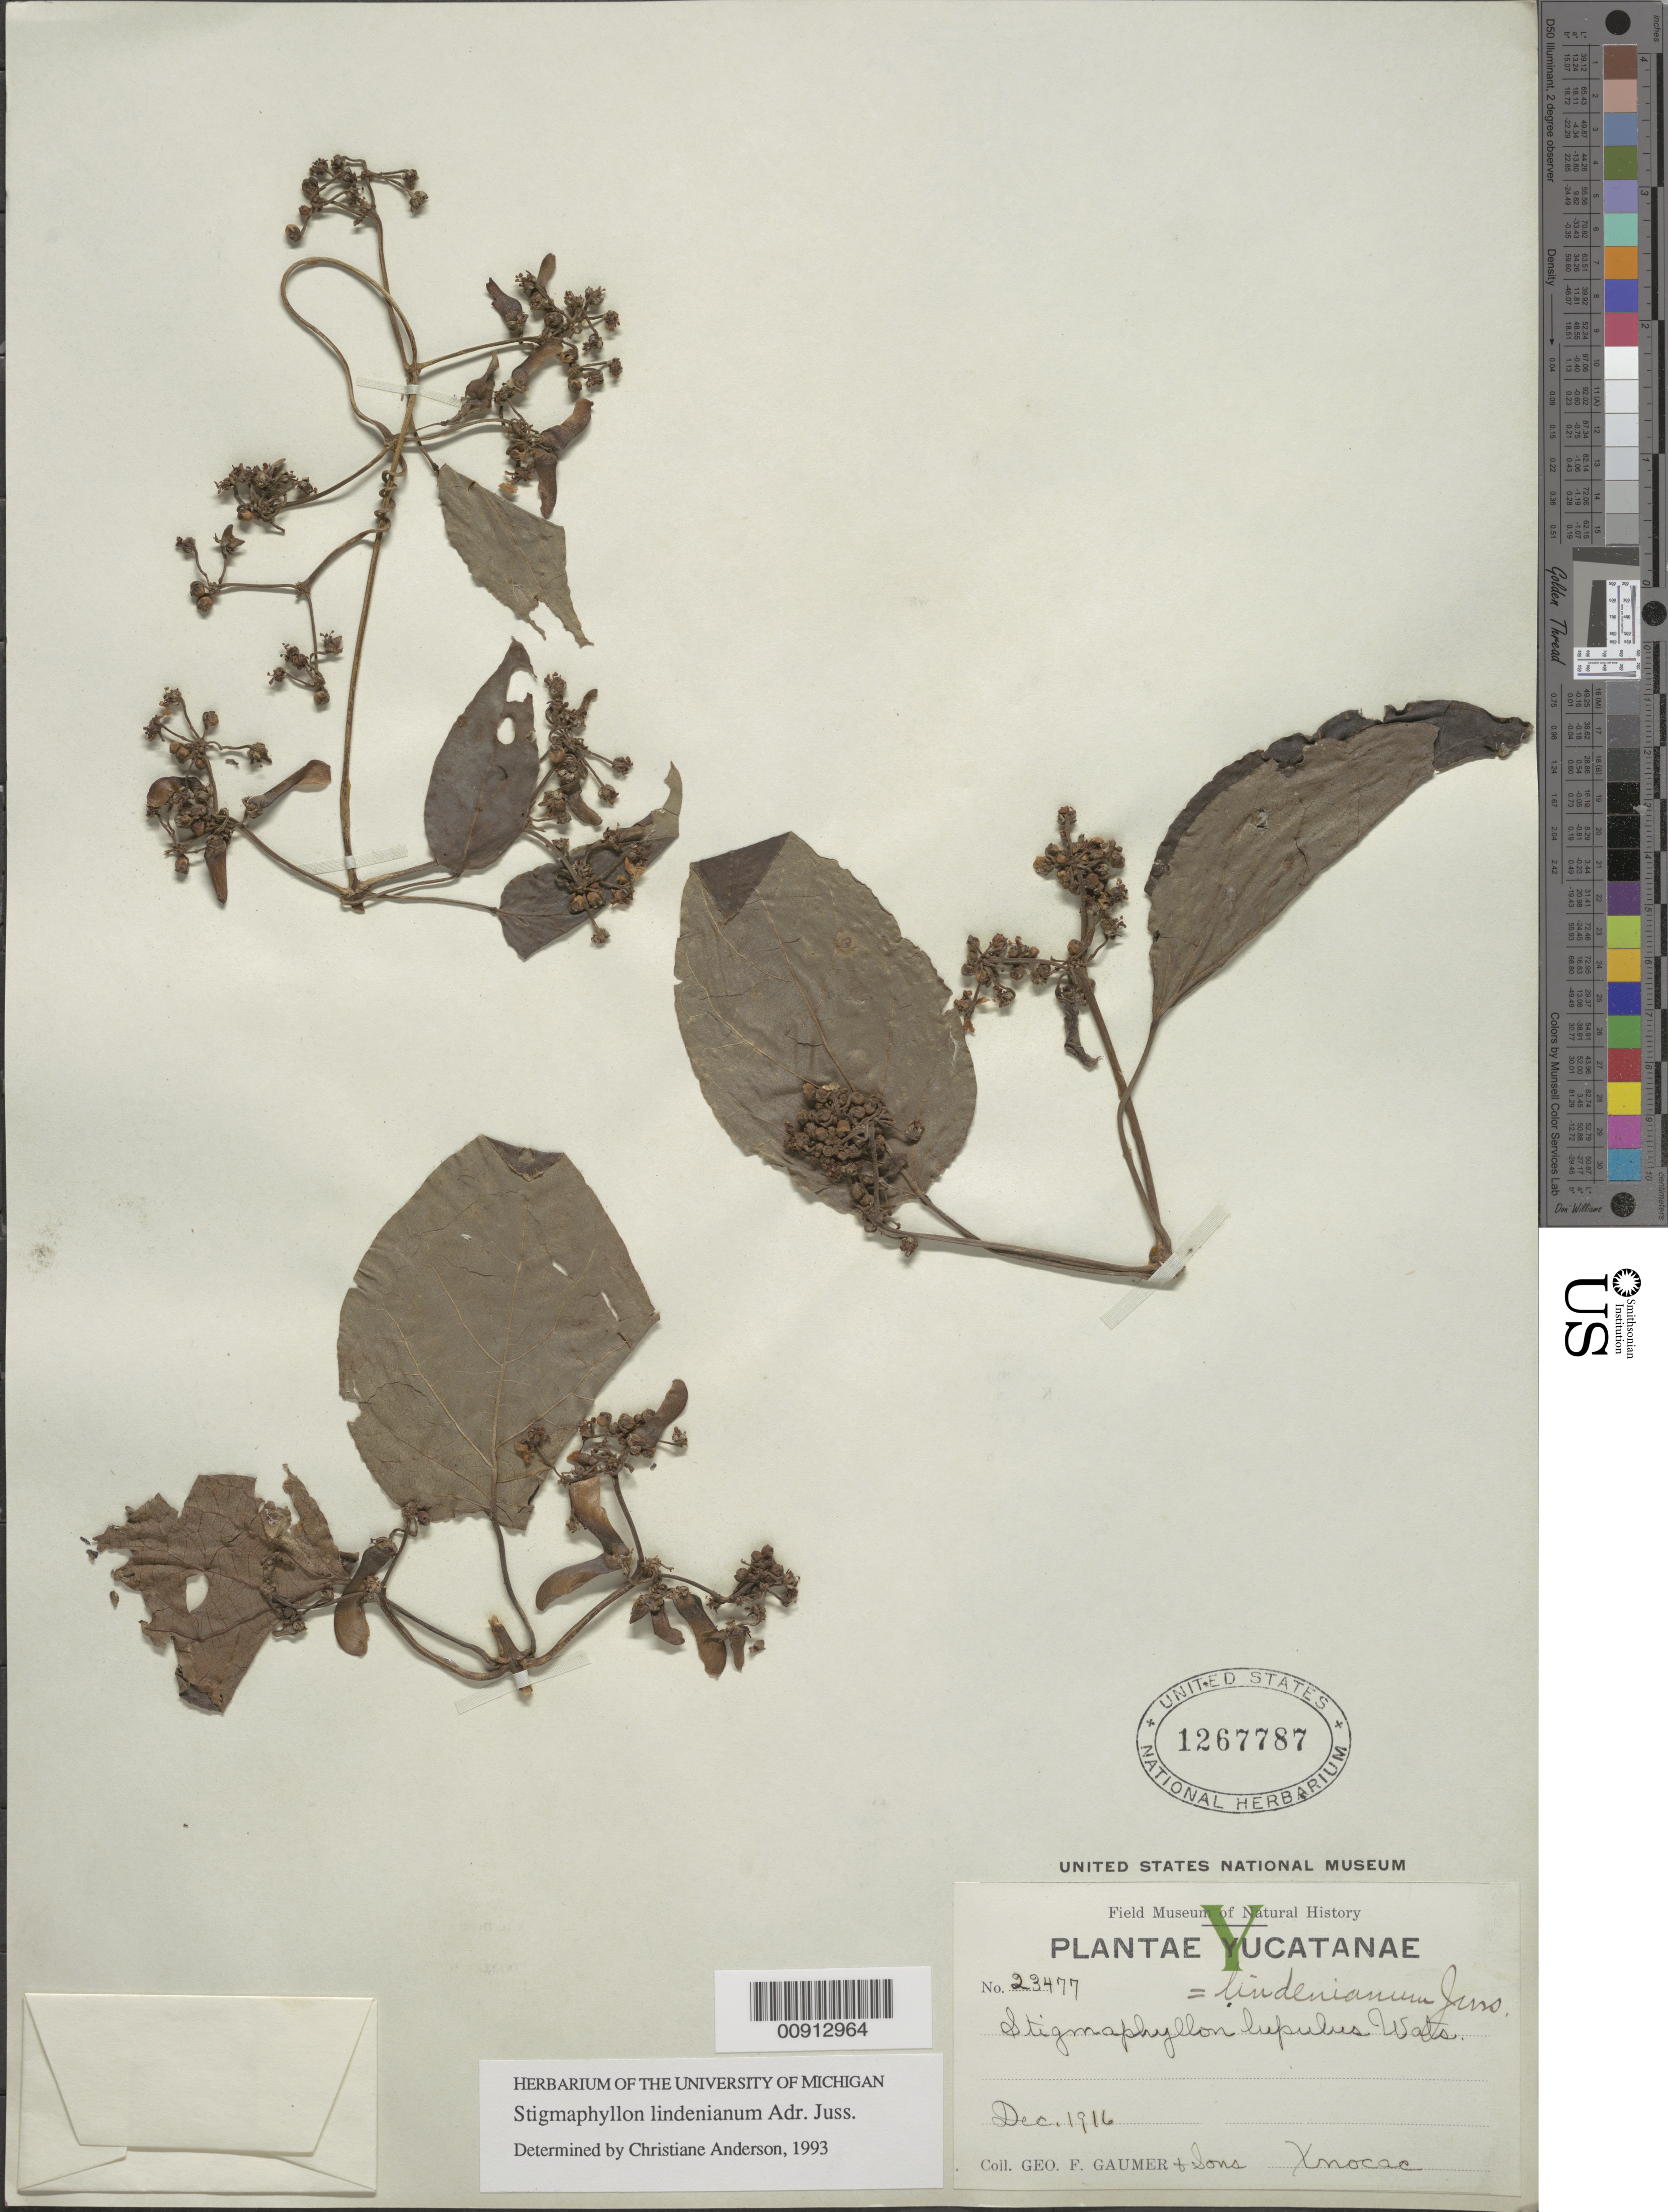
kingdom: Plantae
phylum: Tracheophyta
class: Magnoliopsida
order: Malpighiales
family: Malpighiaceae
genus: Stigmaphyllon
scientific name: Stigmaphyllon lindenianum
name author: A. Juss.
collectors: G. F. Gaumer & et al.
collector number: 23477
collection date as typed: Dec 1916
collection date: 1916-12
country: Mexico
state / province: Yucatán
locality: Yucatán: Xnocac.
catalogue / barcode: US 1267787